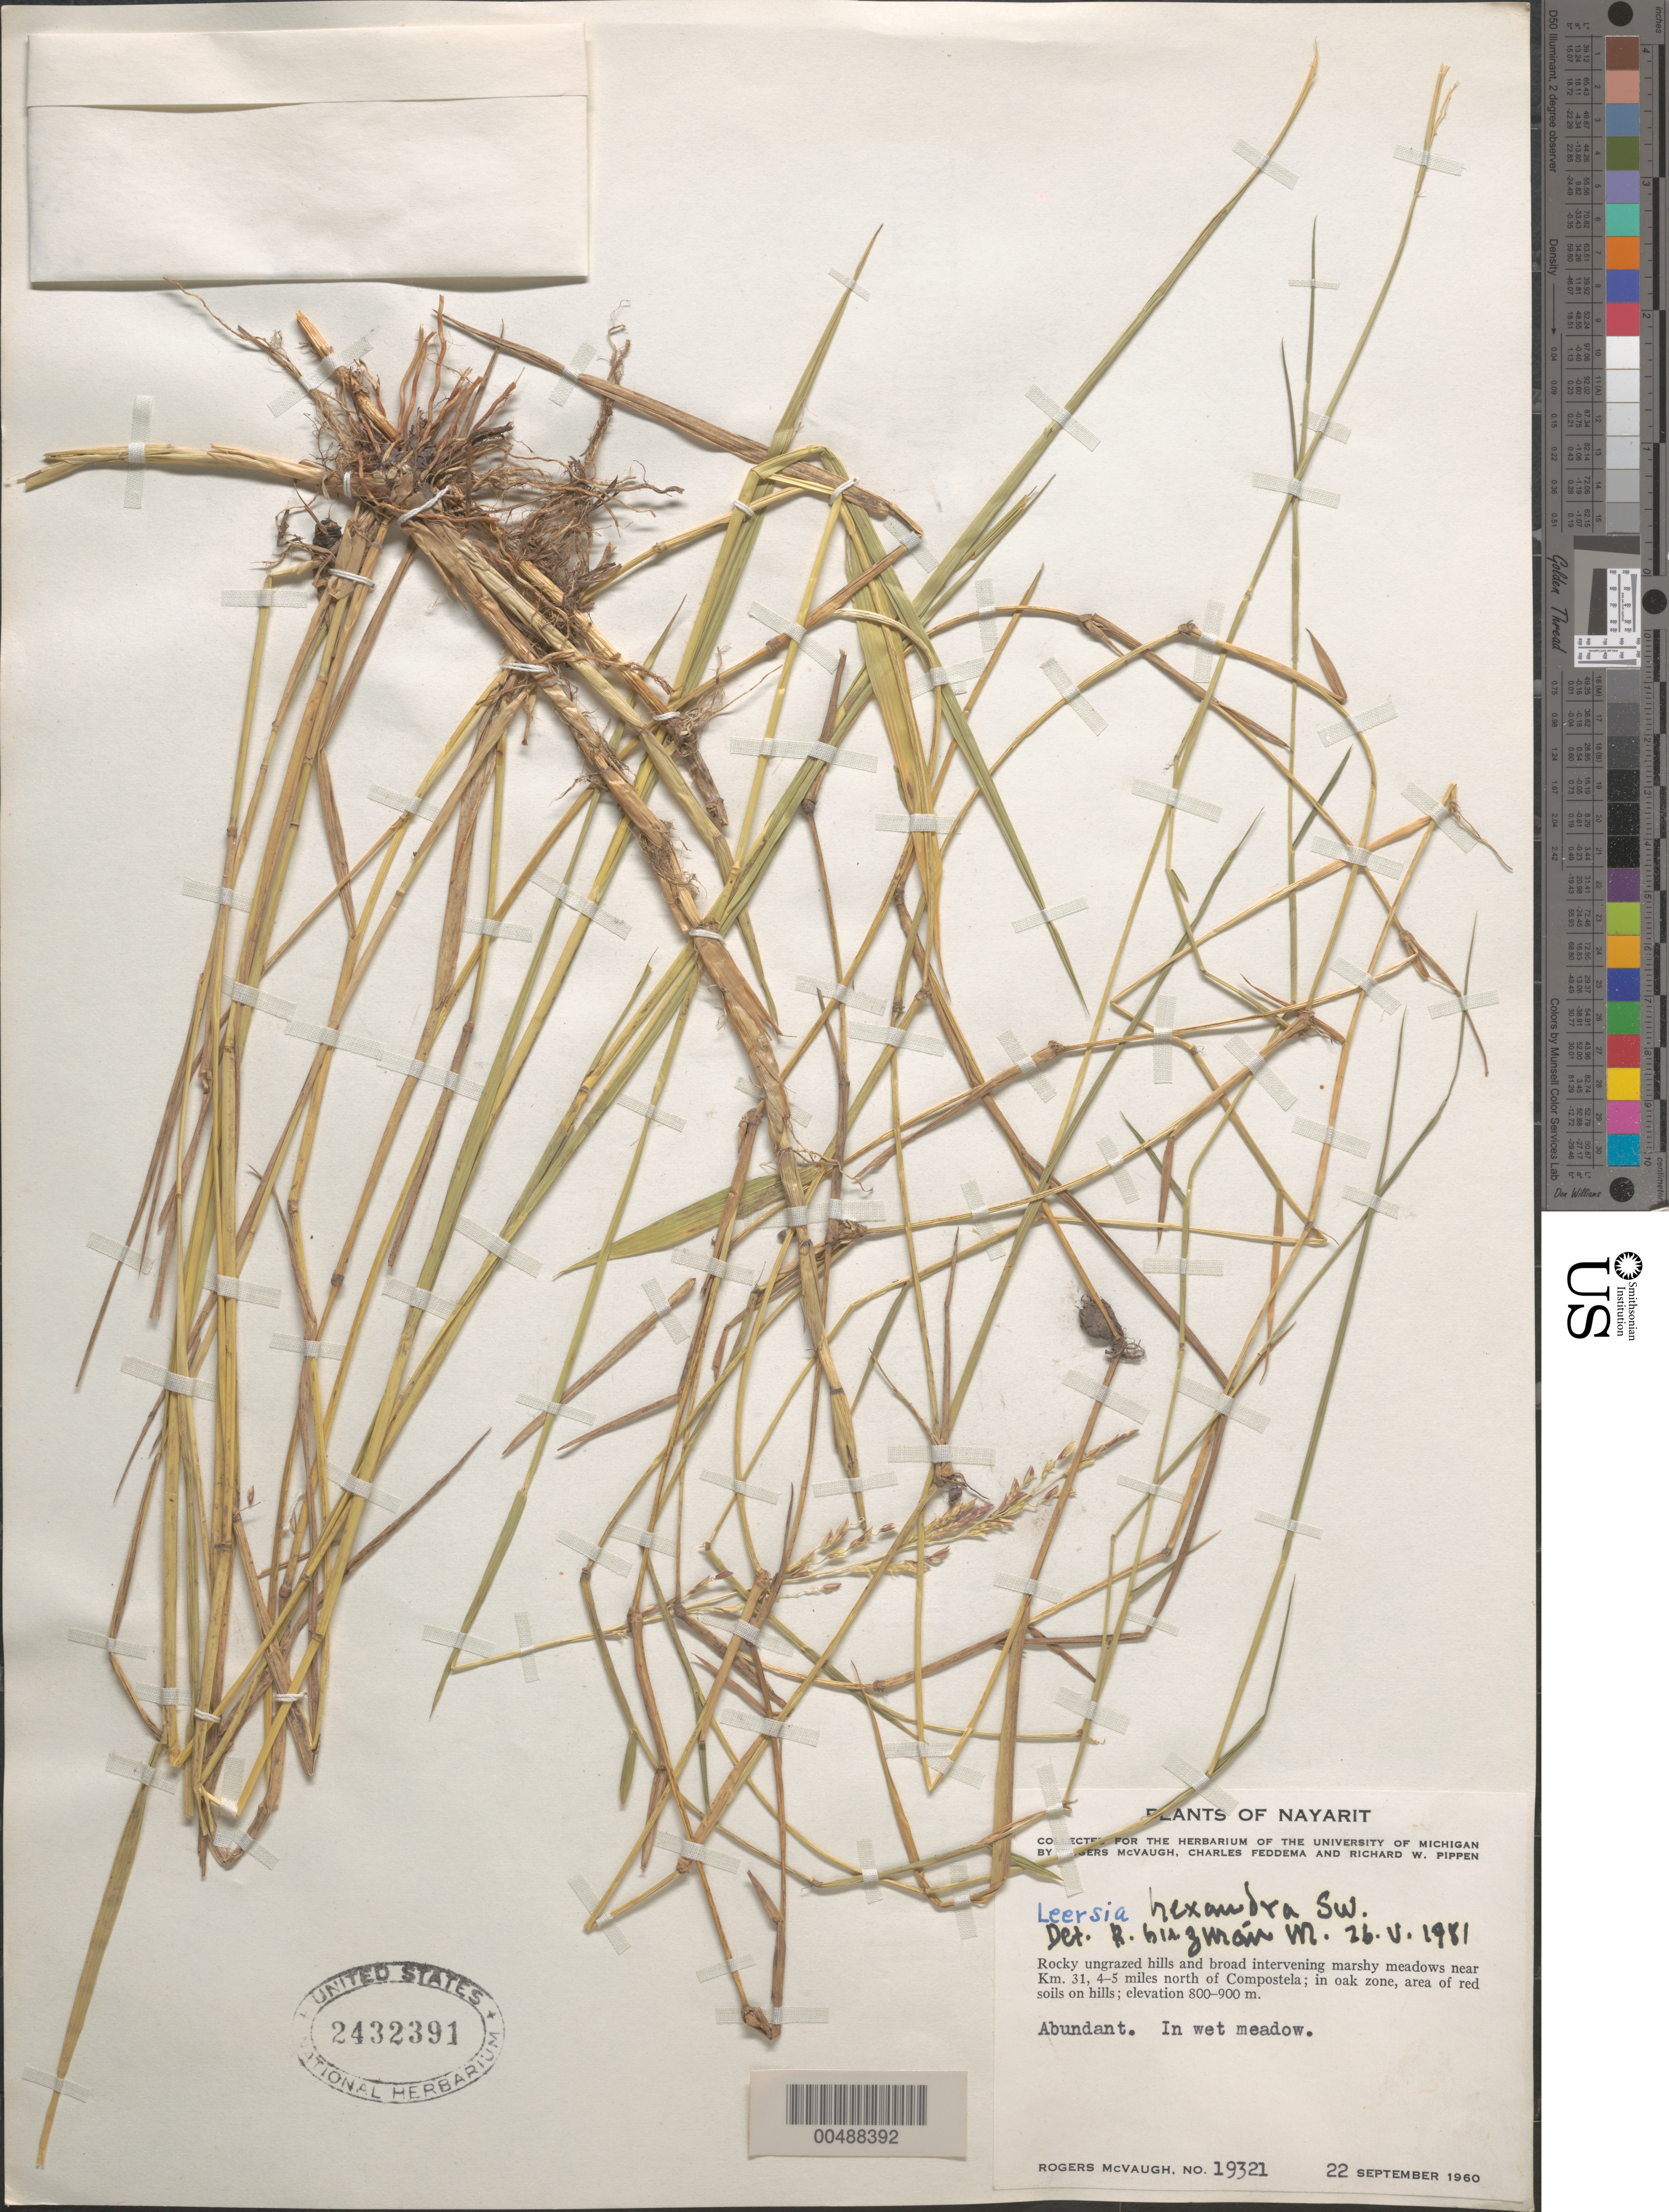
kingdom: Plantae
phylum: Tracheophyta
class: Liliopsida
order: Poales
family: Poaceae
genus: Leersia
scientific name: Leersia hexandra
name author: Sw.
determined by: Guzman-M., R.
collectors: R. McVaugh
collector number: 19321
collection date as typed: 22 Sep 1960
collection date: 1960-09-22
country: Mexico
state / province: Nayarit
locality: Near km 31 4-5 mi N of Compostela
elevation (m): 800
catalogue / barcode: US 2432391